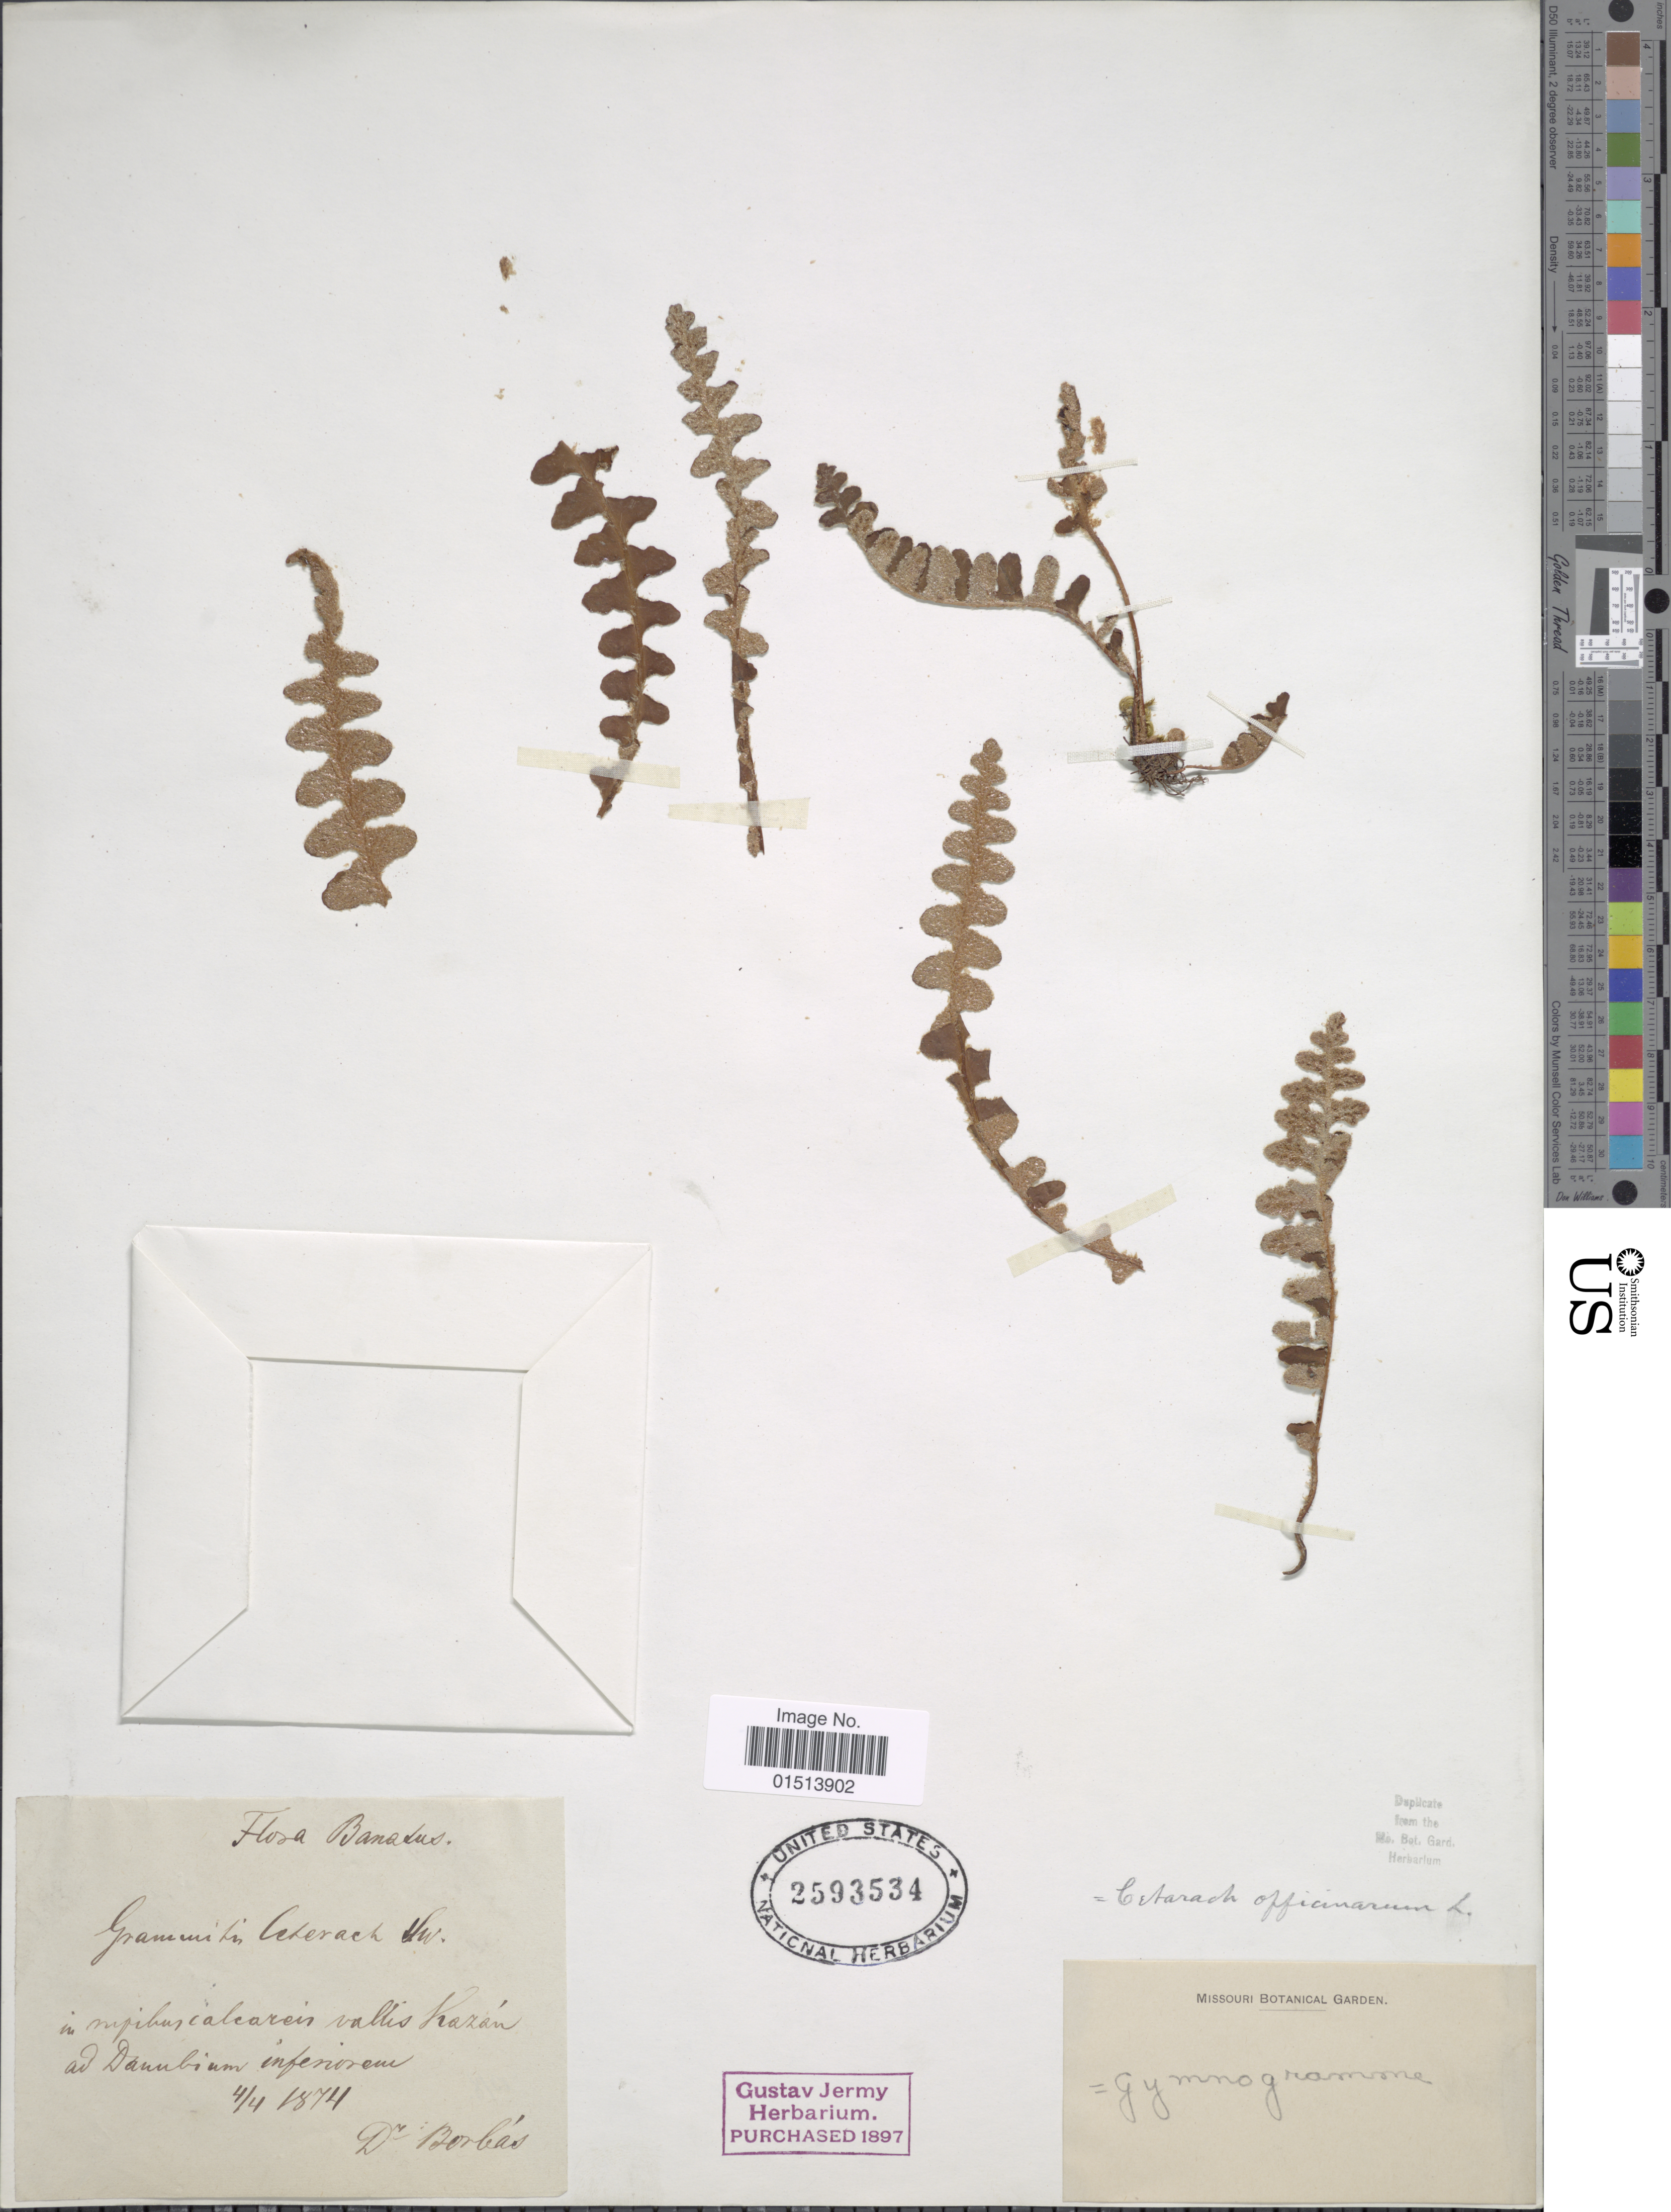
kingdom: Plantae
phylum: Tracheophyta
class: Polypodiopsida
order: Polypodiales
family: Aspleniaceae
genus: Asplenium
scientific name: Asplenium officinarum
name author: DC.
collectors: V. von Borbás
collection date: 1874-04-04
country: Romania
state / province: Mehedinti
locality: Banalus, in mipibuscalearein vallis Prazon ai Dannlium inferoreu [interpreted]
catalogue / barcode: US 2593534